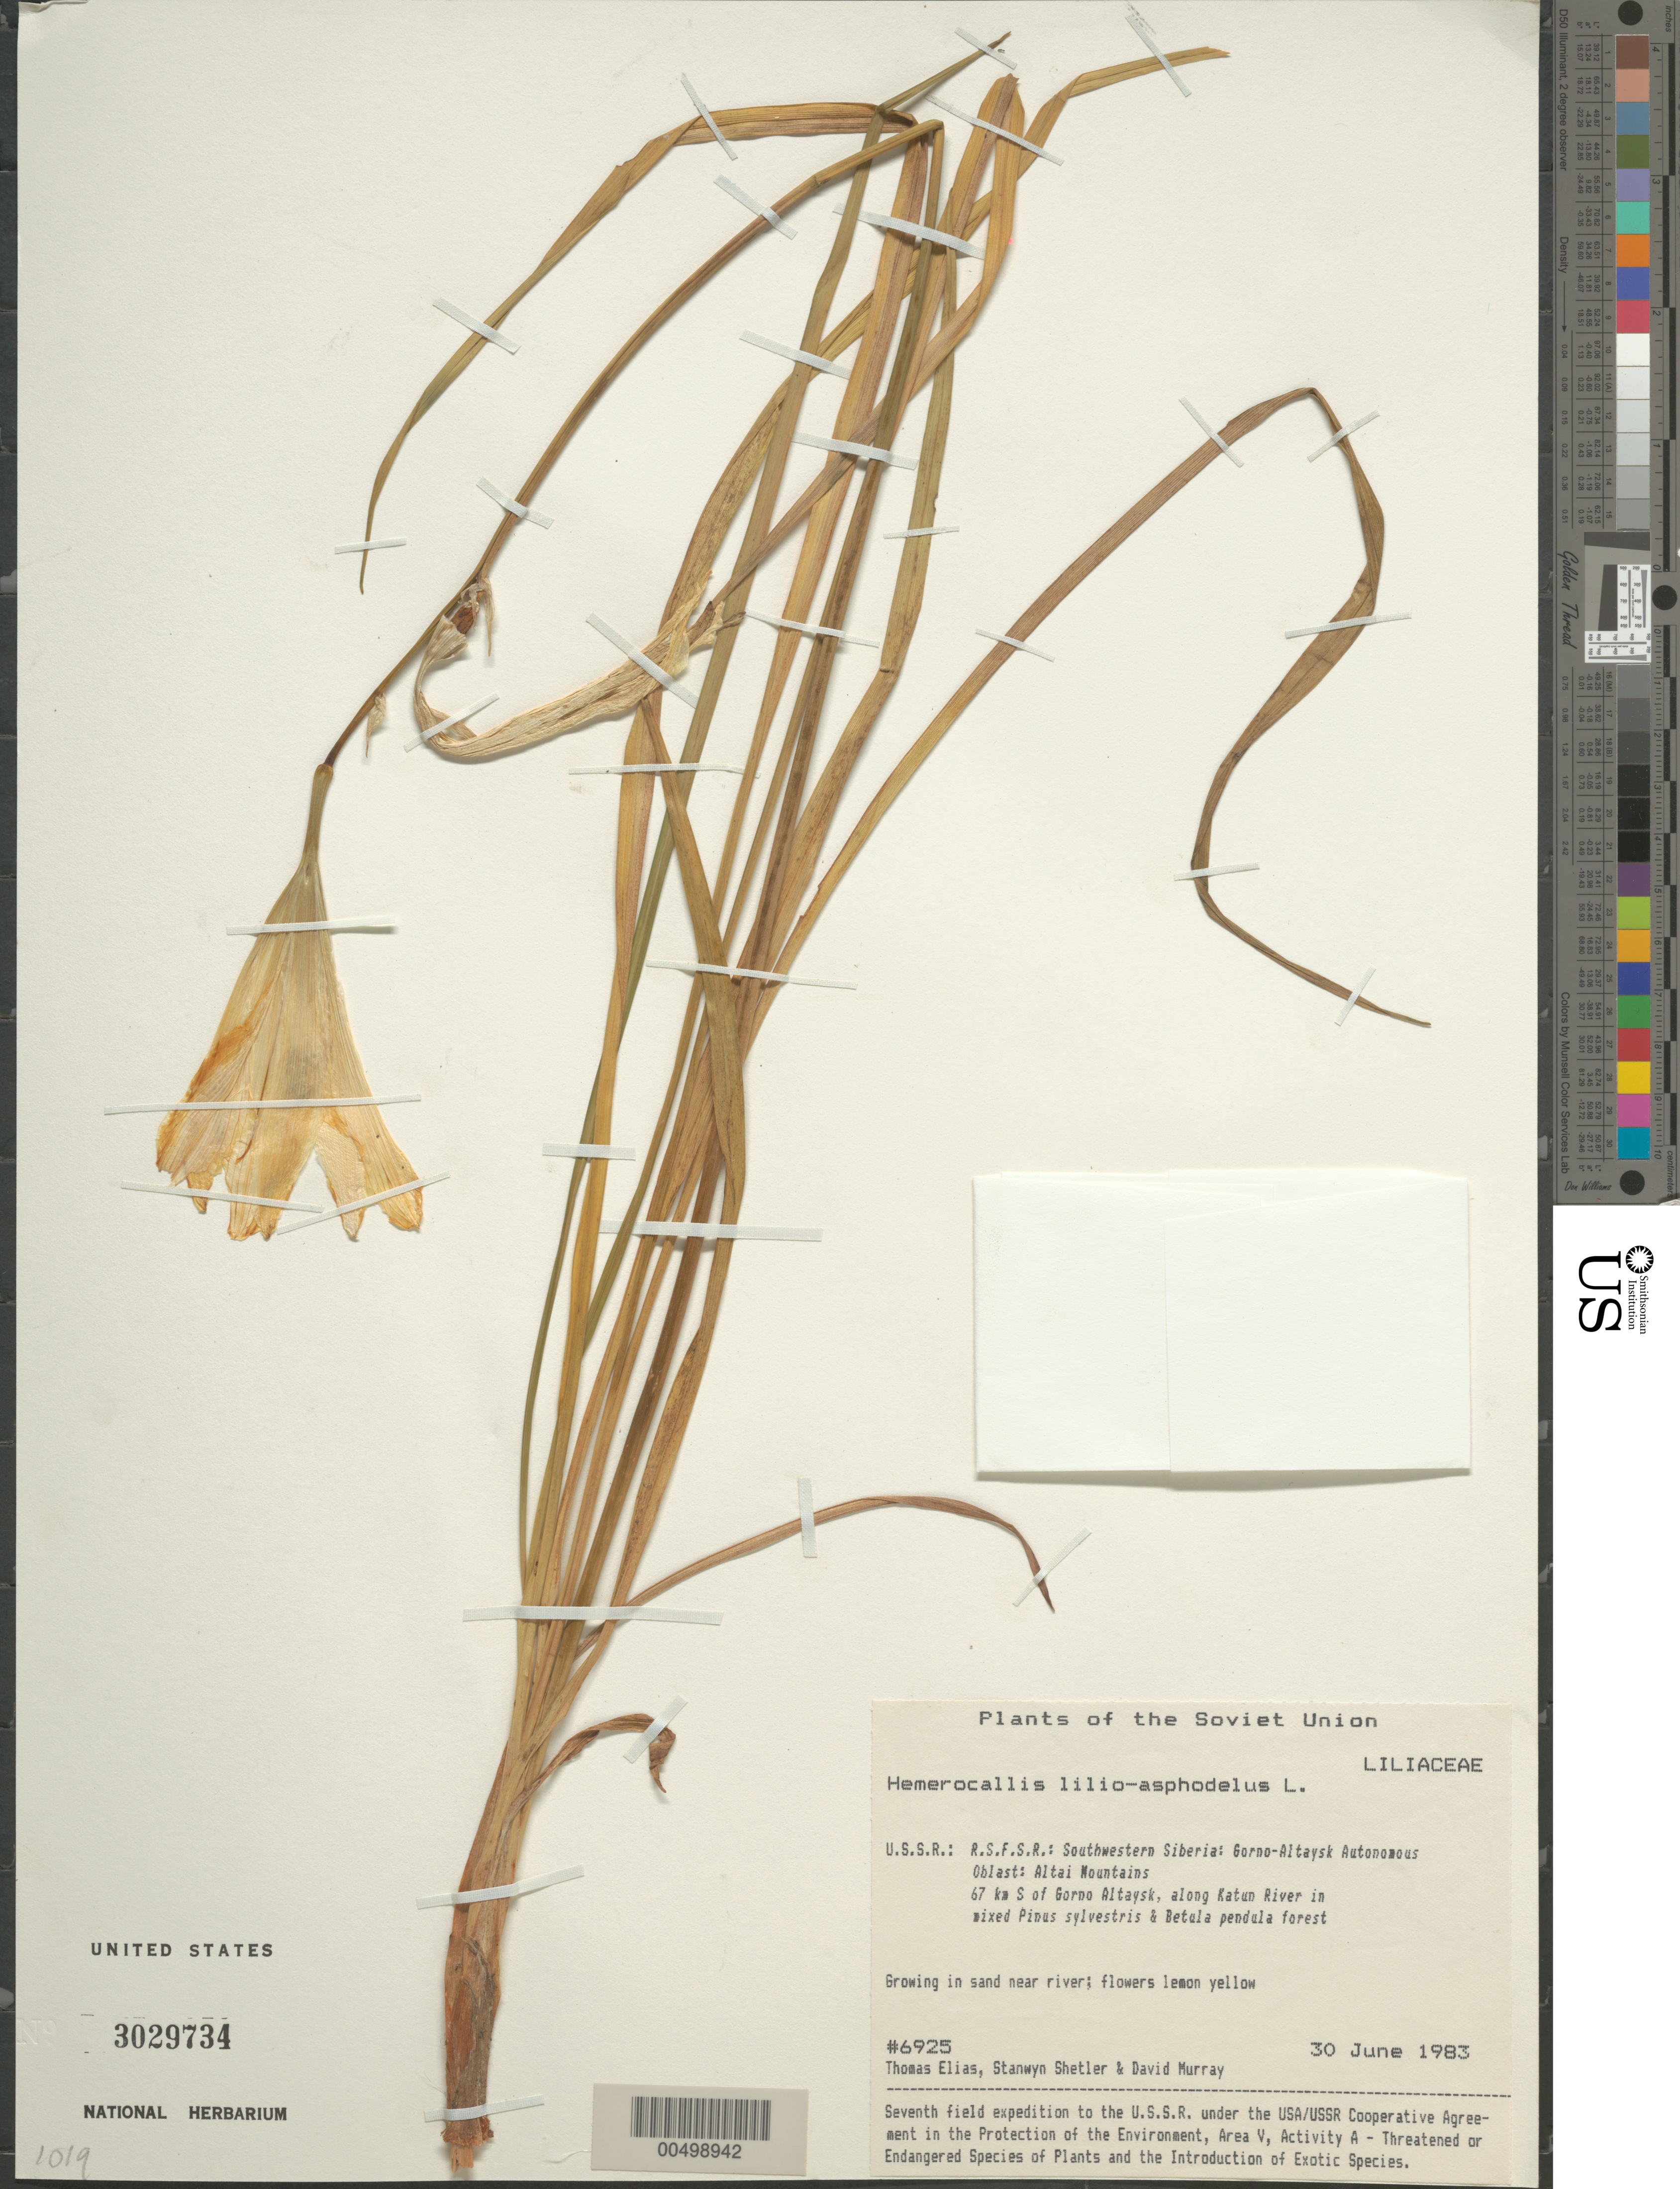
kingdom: Plantae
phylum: Tracheophyta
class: Liliopsida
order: Asparagales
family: Asphodelaceae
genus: Hemerocallis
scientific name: Hemerocallis lilioasphodelus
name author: L.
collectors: T. Elias, S. Shetler & D. F. Murray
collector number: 6925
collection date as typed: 30 Jun 1983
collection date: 1983-06-30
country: Russian Federation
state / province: Altai Republic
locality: Altai Mountains, 67 km S of Gorno-Altaysk, along Katun River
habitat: in mixed Pinus sylvestris and Betula pendula forest, growing in sand near river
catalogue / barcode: US 3029734